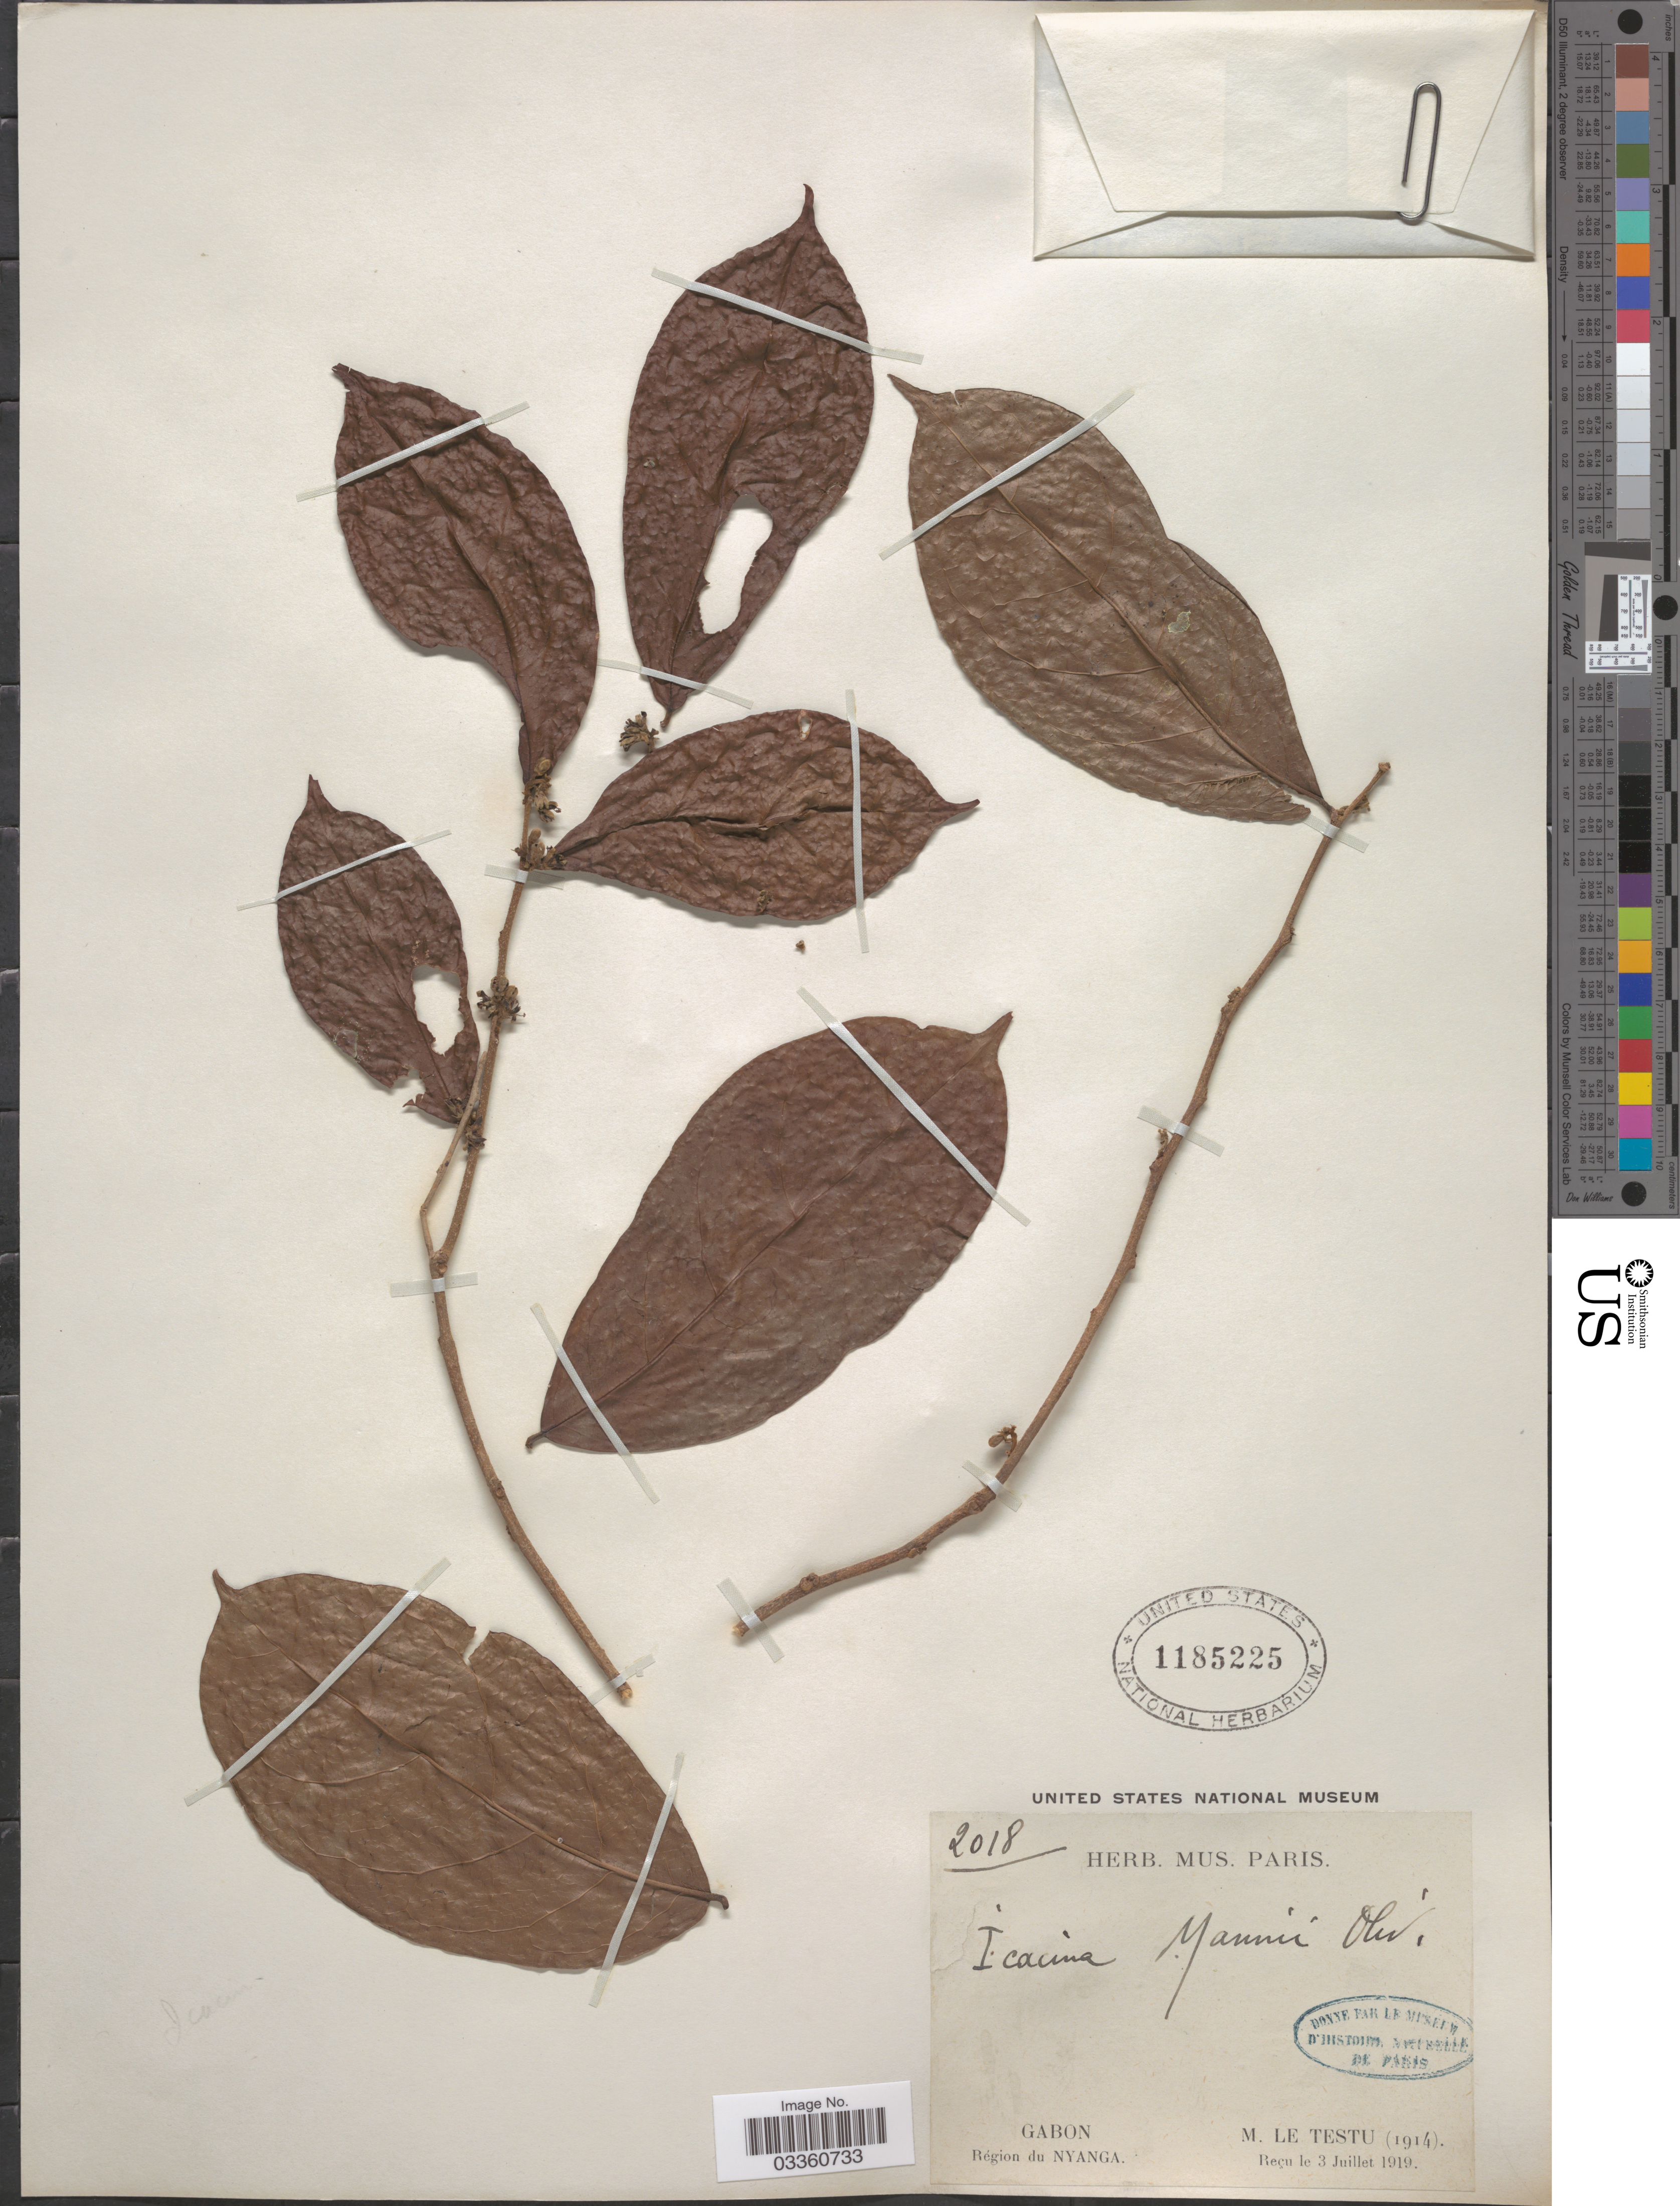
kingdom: Plantae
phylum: Tracheophyta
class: Magnoliopsida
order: Icacinales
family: Icacinaceae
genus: Icacina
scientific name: Icacina mannii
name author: Oliv.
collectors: M. Le Testu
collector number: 2018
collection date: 1914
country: Gabon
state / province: Nyanga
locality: Région du Nyanga.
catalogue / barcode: US 1185225